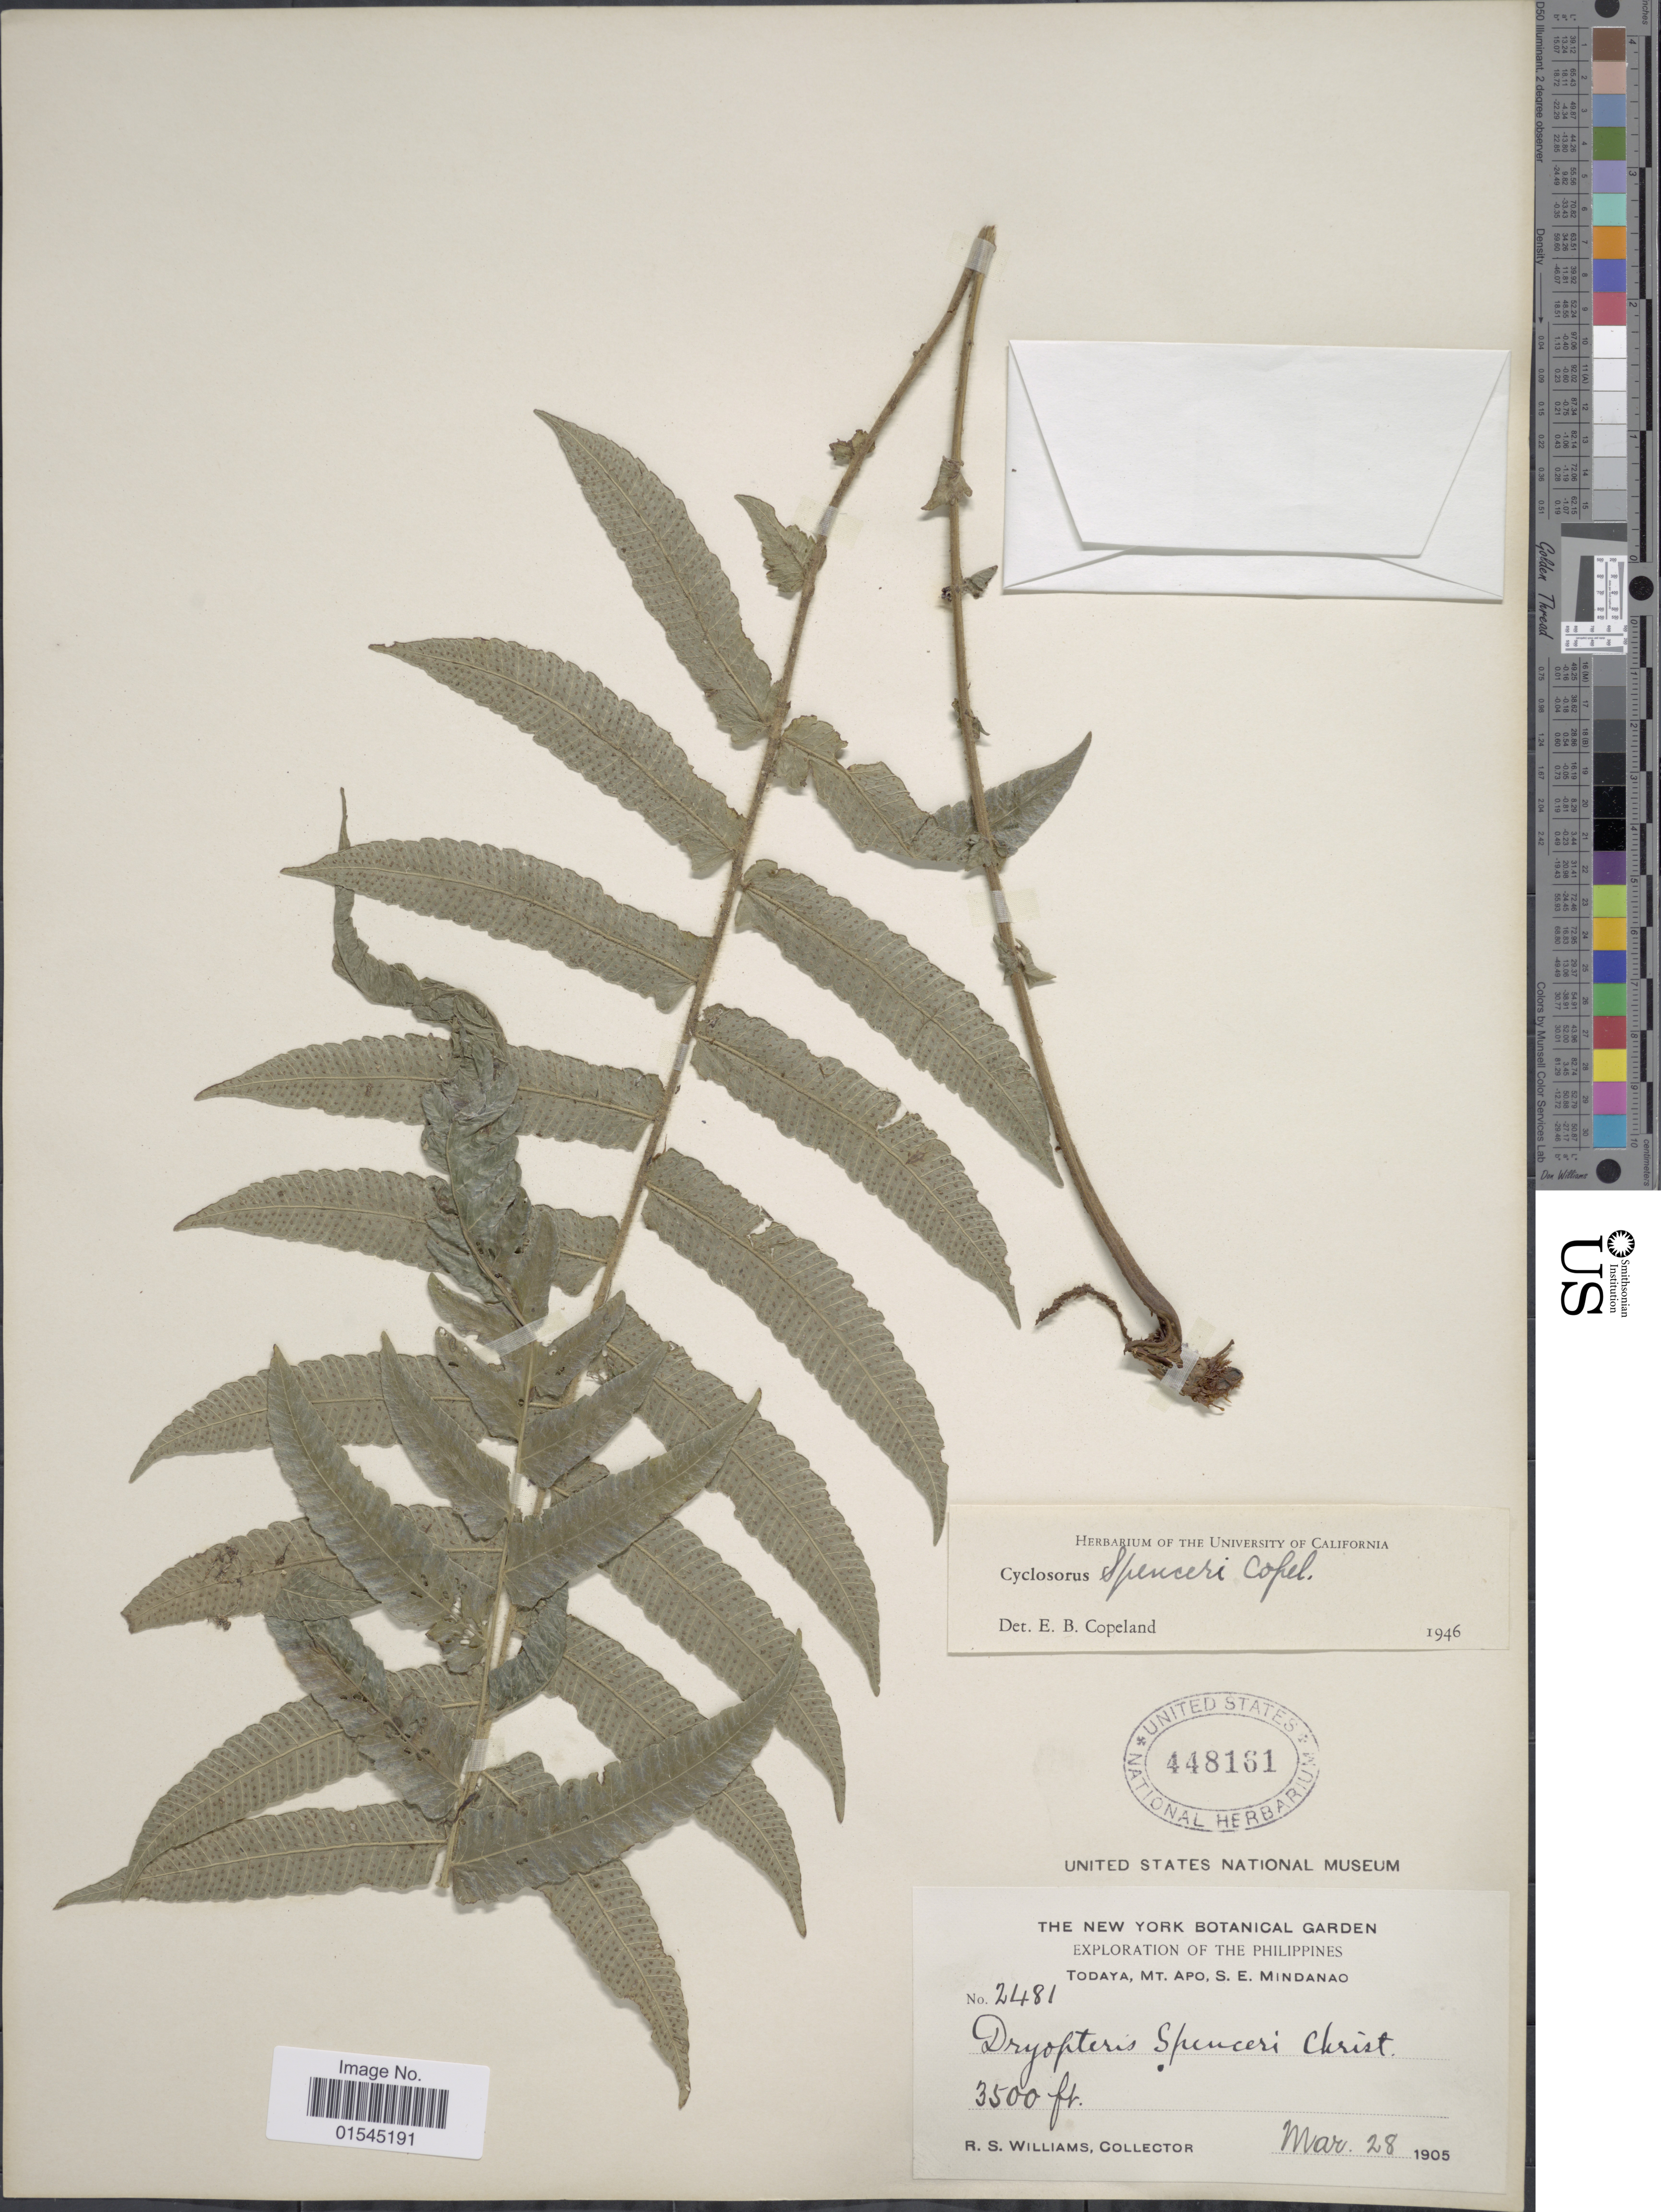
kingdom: Plantae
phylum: Tracheophyta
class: Polypodiopsida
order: Polypodiales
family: Thelypteridaceae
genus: Sphaerostephanos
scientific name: Sphaerostephanos spenceri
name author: (Copel. ex Christ) Holttum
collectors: R. S. Williams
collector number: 2481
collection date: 1905-03-28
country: Philippines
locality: Todaya, Mt. Apo, S. E. Mindanao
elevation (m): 1067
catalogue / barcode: US 448161